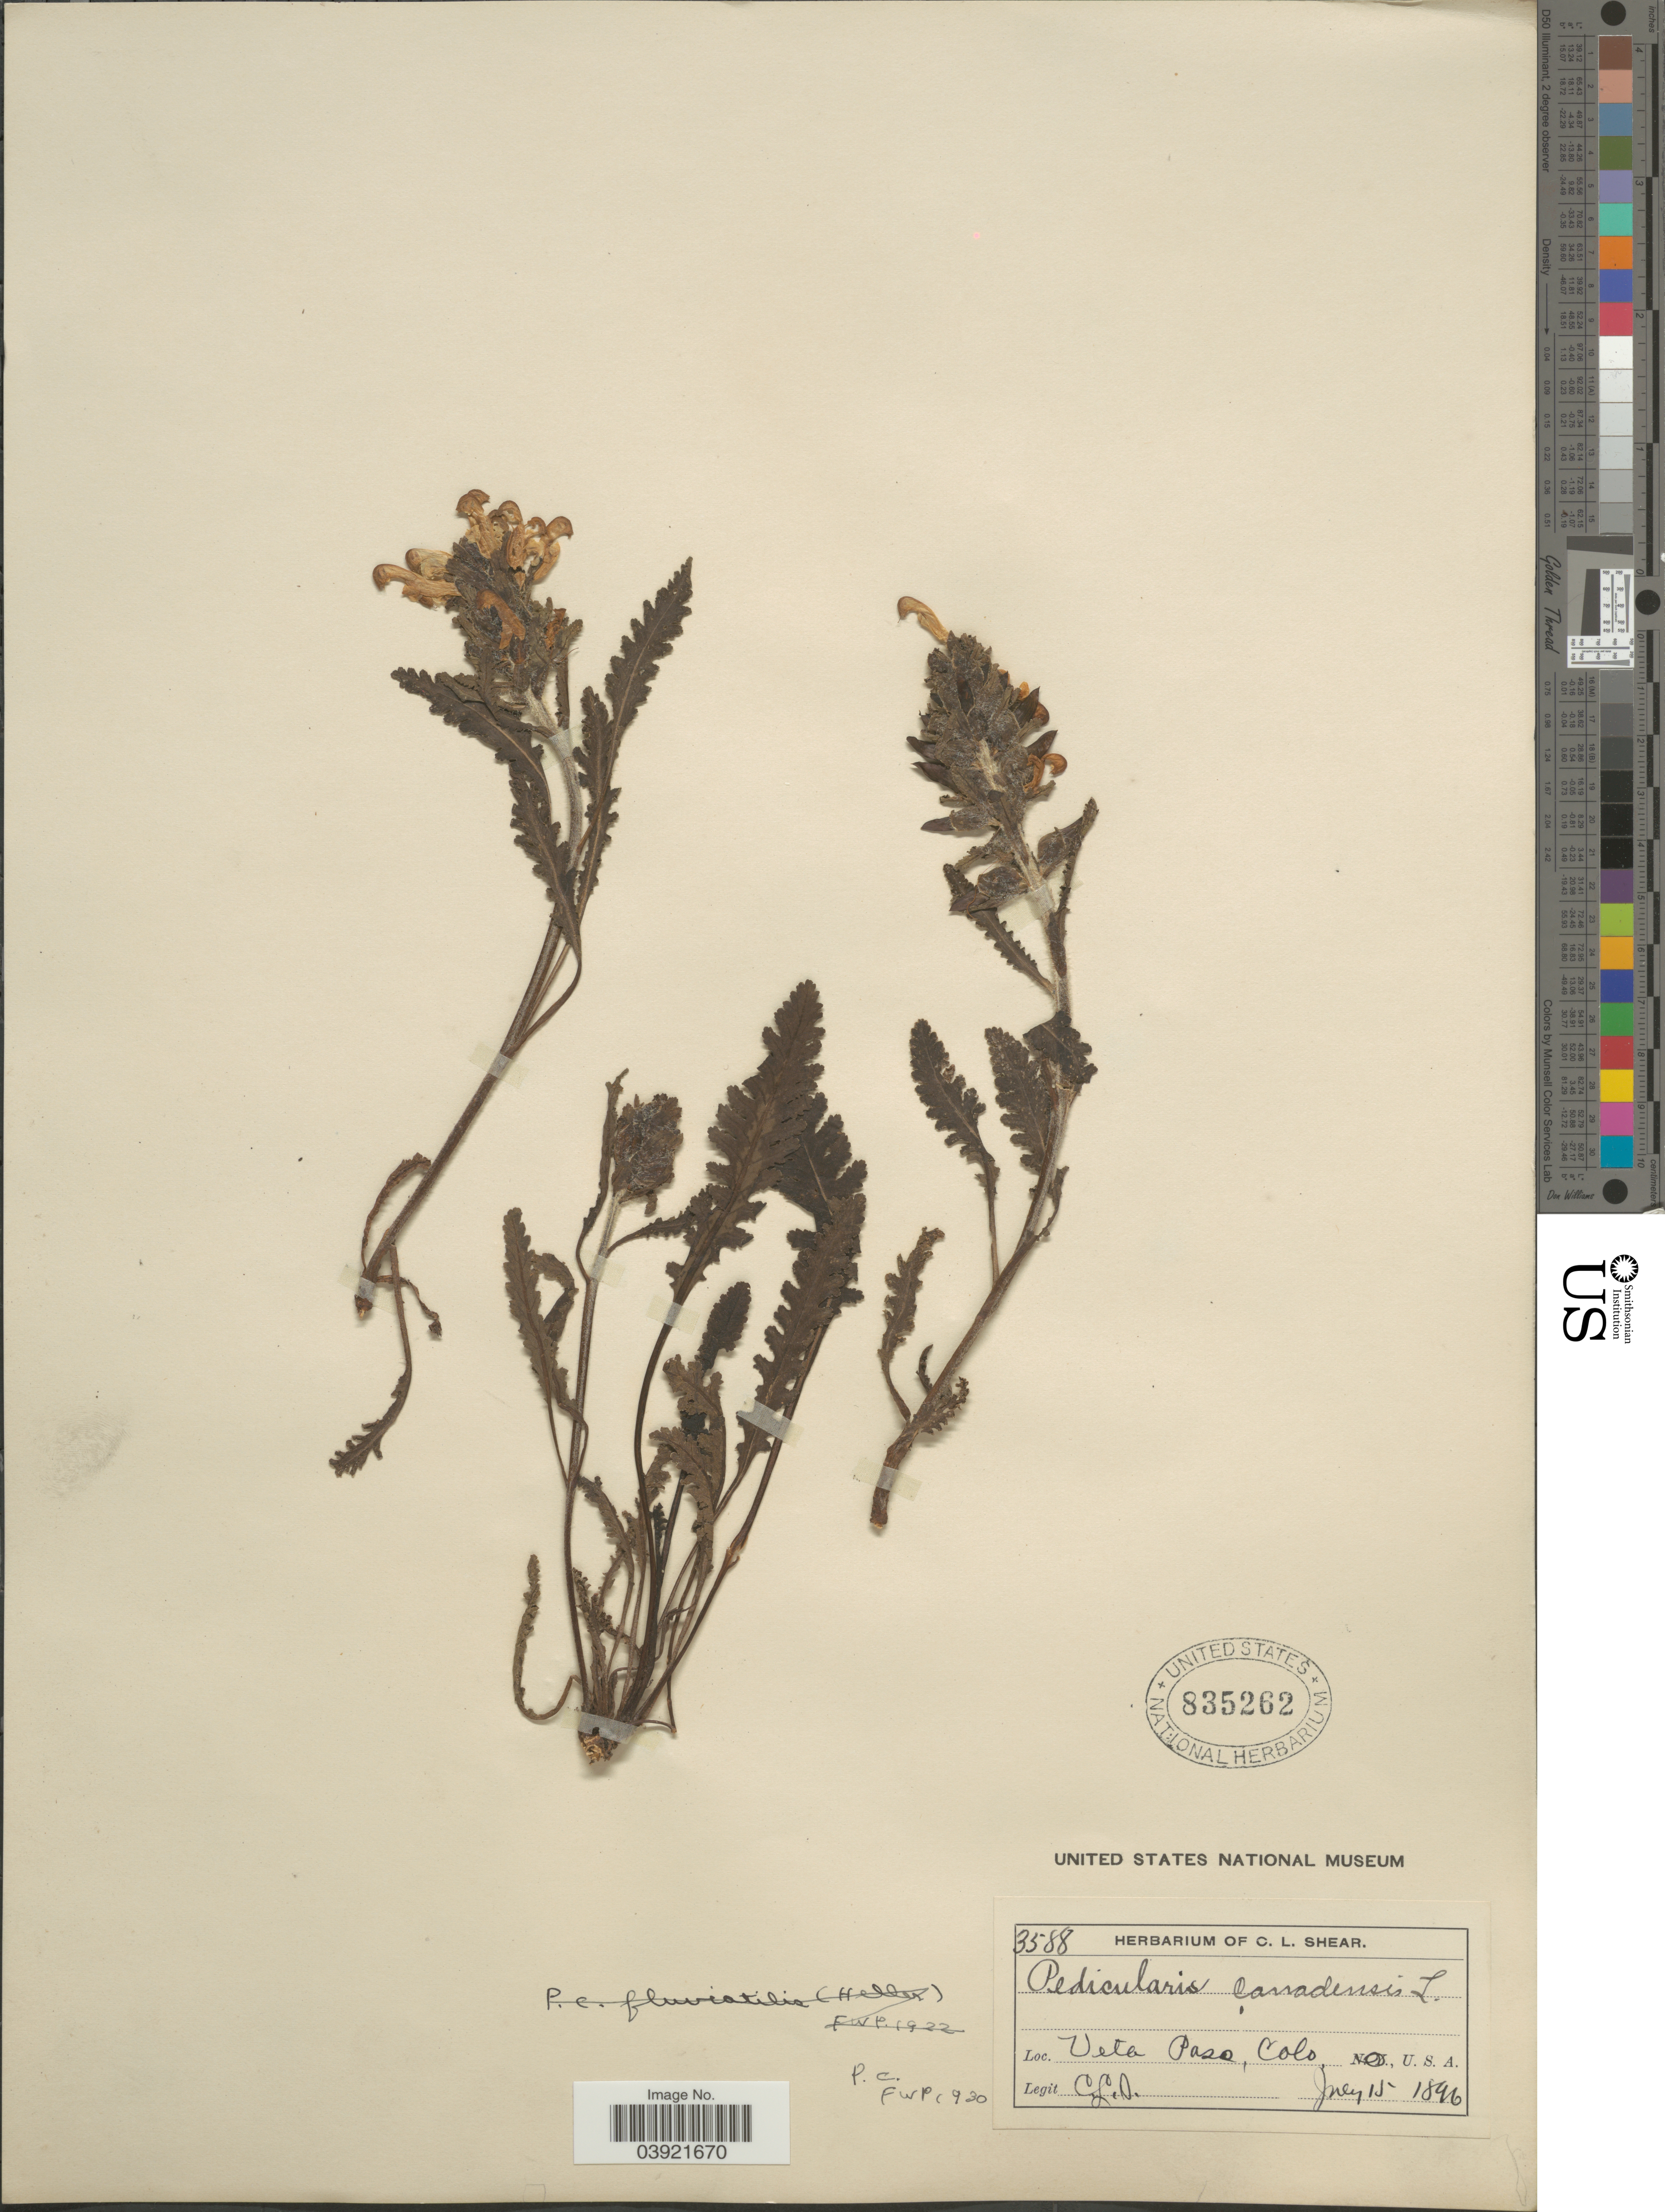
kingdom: Plantae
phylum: Tracheophyta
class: Magnoliopsida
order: Lamiales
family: Orobanchaceae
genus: Pedicularis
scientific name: Pedicularis canadensis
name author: L.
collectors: C. L. Shear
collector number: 3588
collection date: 1896-07-15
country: United States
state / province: Colorado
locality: Veta Pass.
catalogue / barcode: US 835262